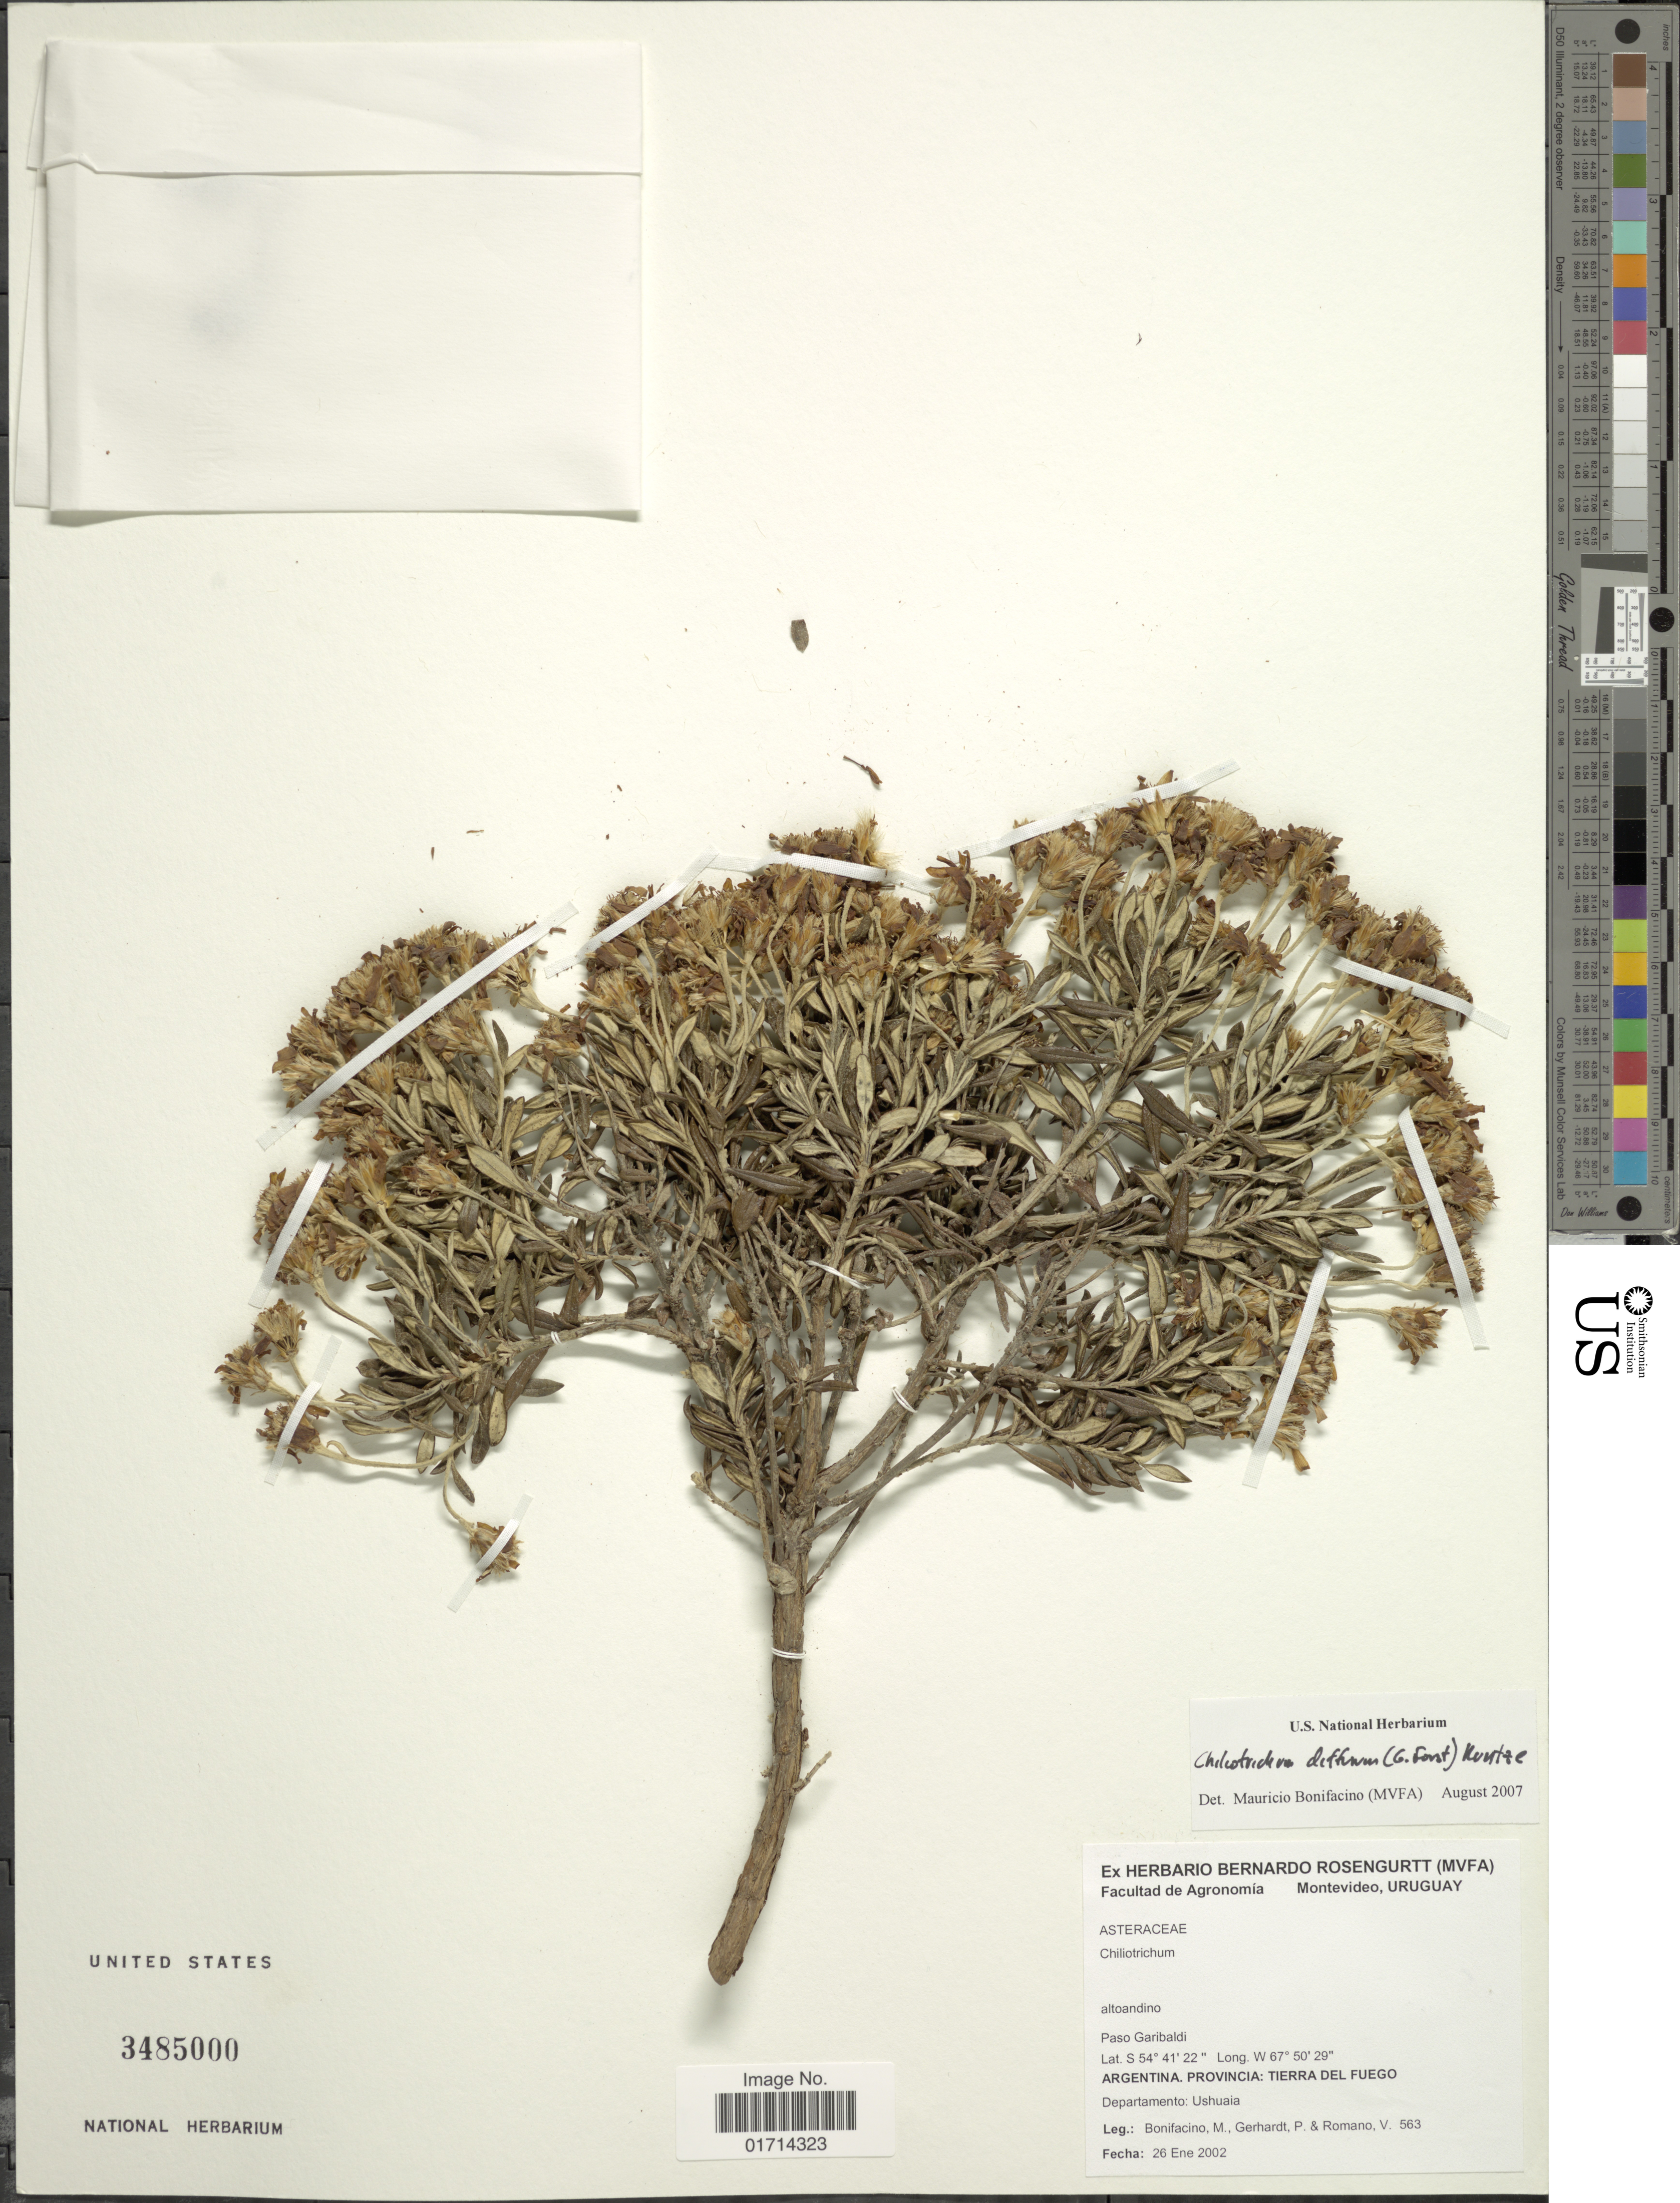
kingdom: Plantae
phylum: Tracheophyta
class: Magnoliopsida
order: Asterales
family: Asteraceae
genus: Chiliotrichum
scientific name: Chiliotrichum diffusum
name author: (G. Forst.) Kuntze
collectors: M. Bonifacino, P. Gerhardt & V. Romano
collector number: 0563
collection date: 2002-01-26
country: Argentina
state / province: Tierra del Fuego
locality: Paso Garibaldi, Departamento: Ushuaia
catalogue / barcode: US 3485000